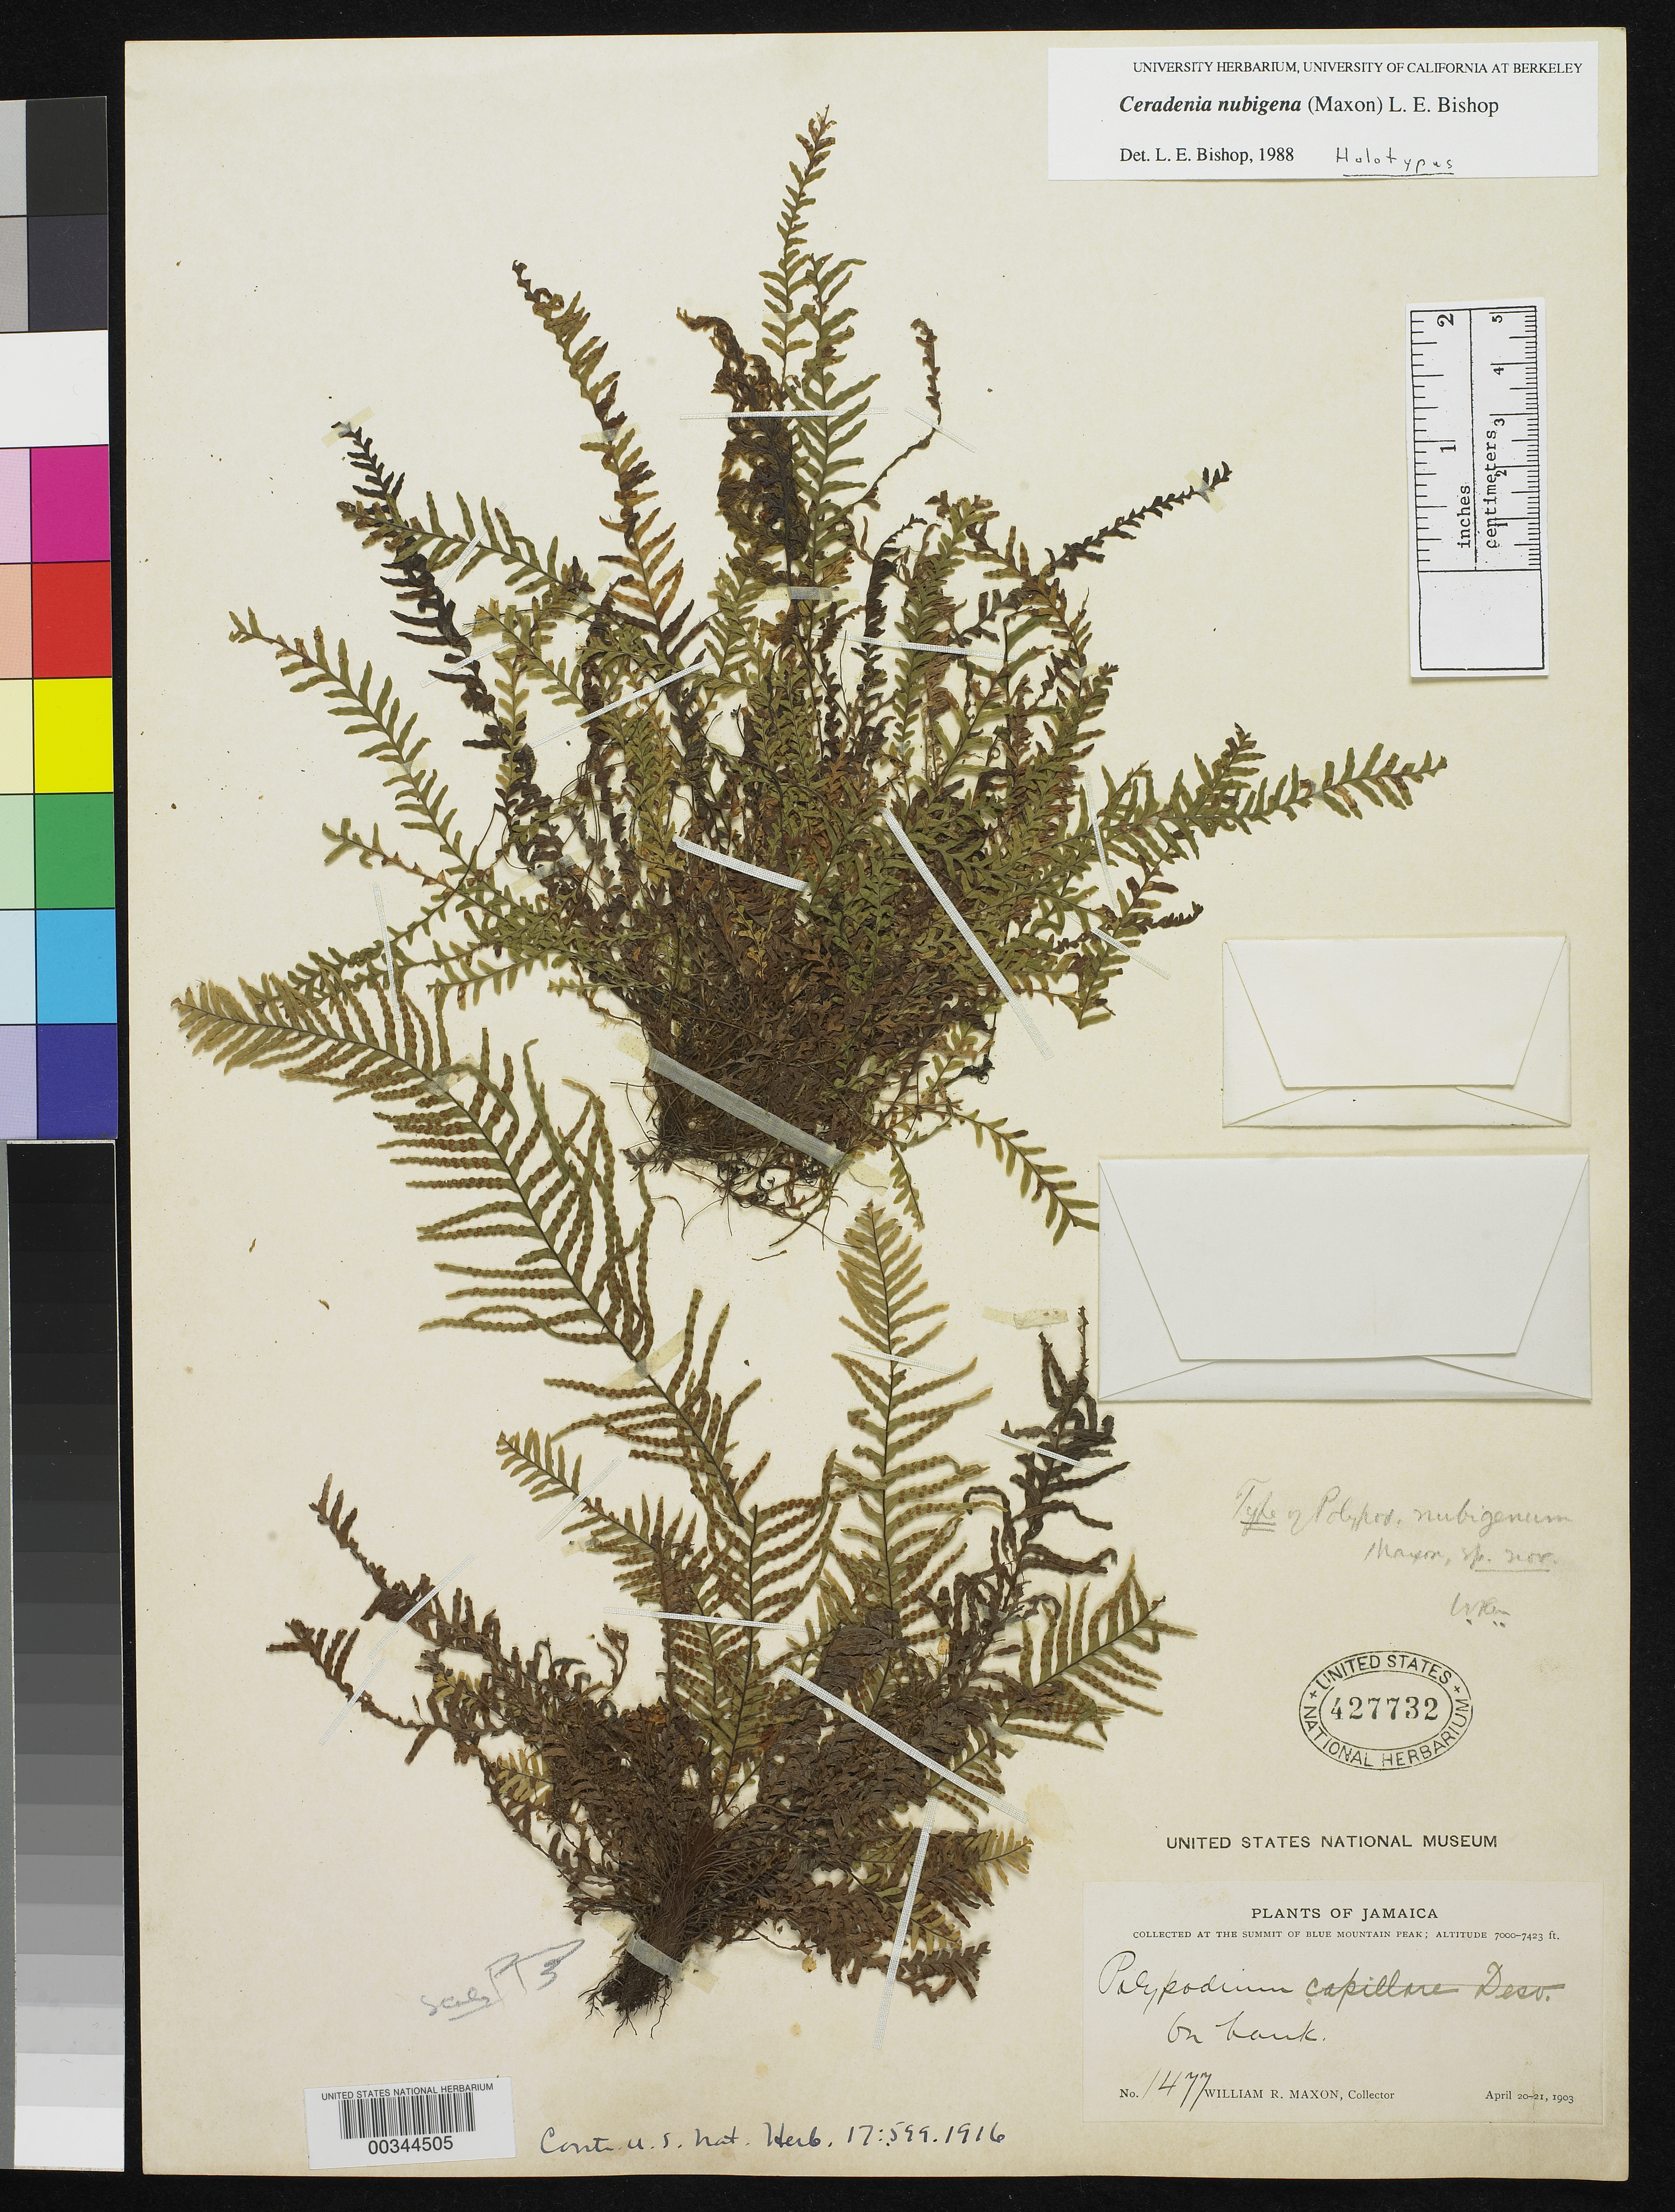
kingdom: Plantae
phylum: Tracheophyta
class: Polypodiopsida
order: Polypodiales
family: Polypodiaceae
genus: Polypodium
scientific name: Polypodium nubigenum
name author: Maxon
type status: Holotype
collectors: W. R. Maxon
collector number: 1477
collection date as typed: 20 Apr 1903 to 21 Apr 1903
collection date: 1903-04-20/1903-04-21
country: Jamaica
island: Greater Antilles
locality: Summit of Blue Mountain Peak.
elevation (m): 2134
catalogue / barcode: US 427732